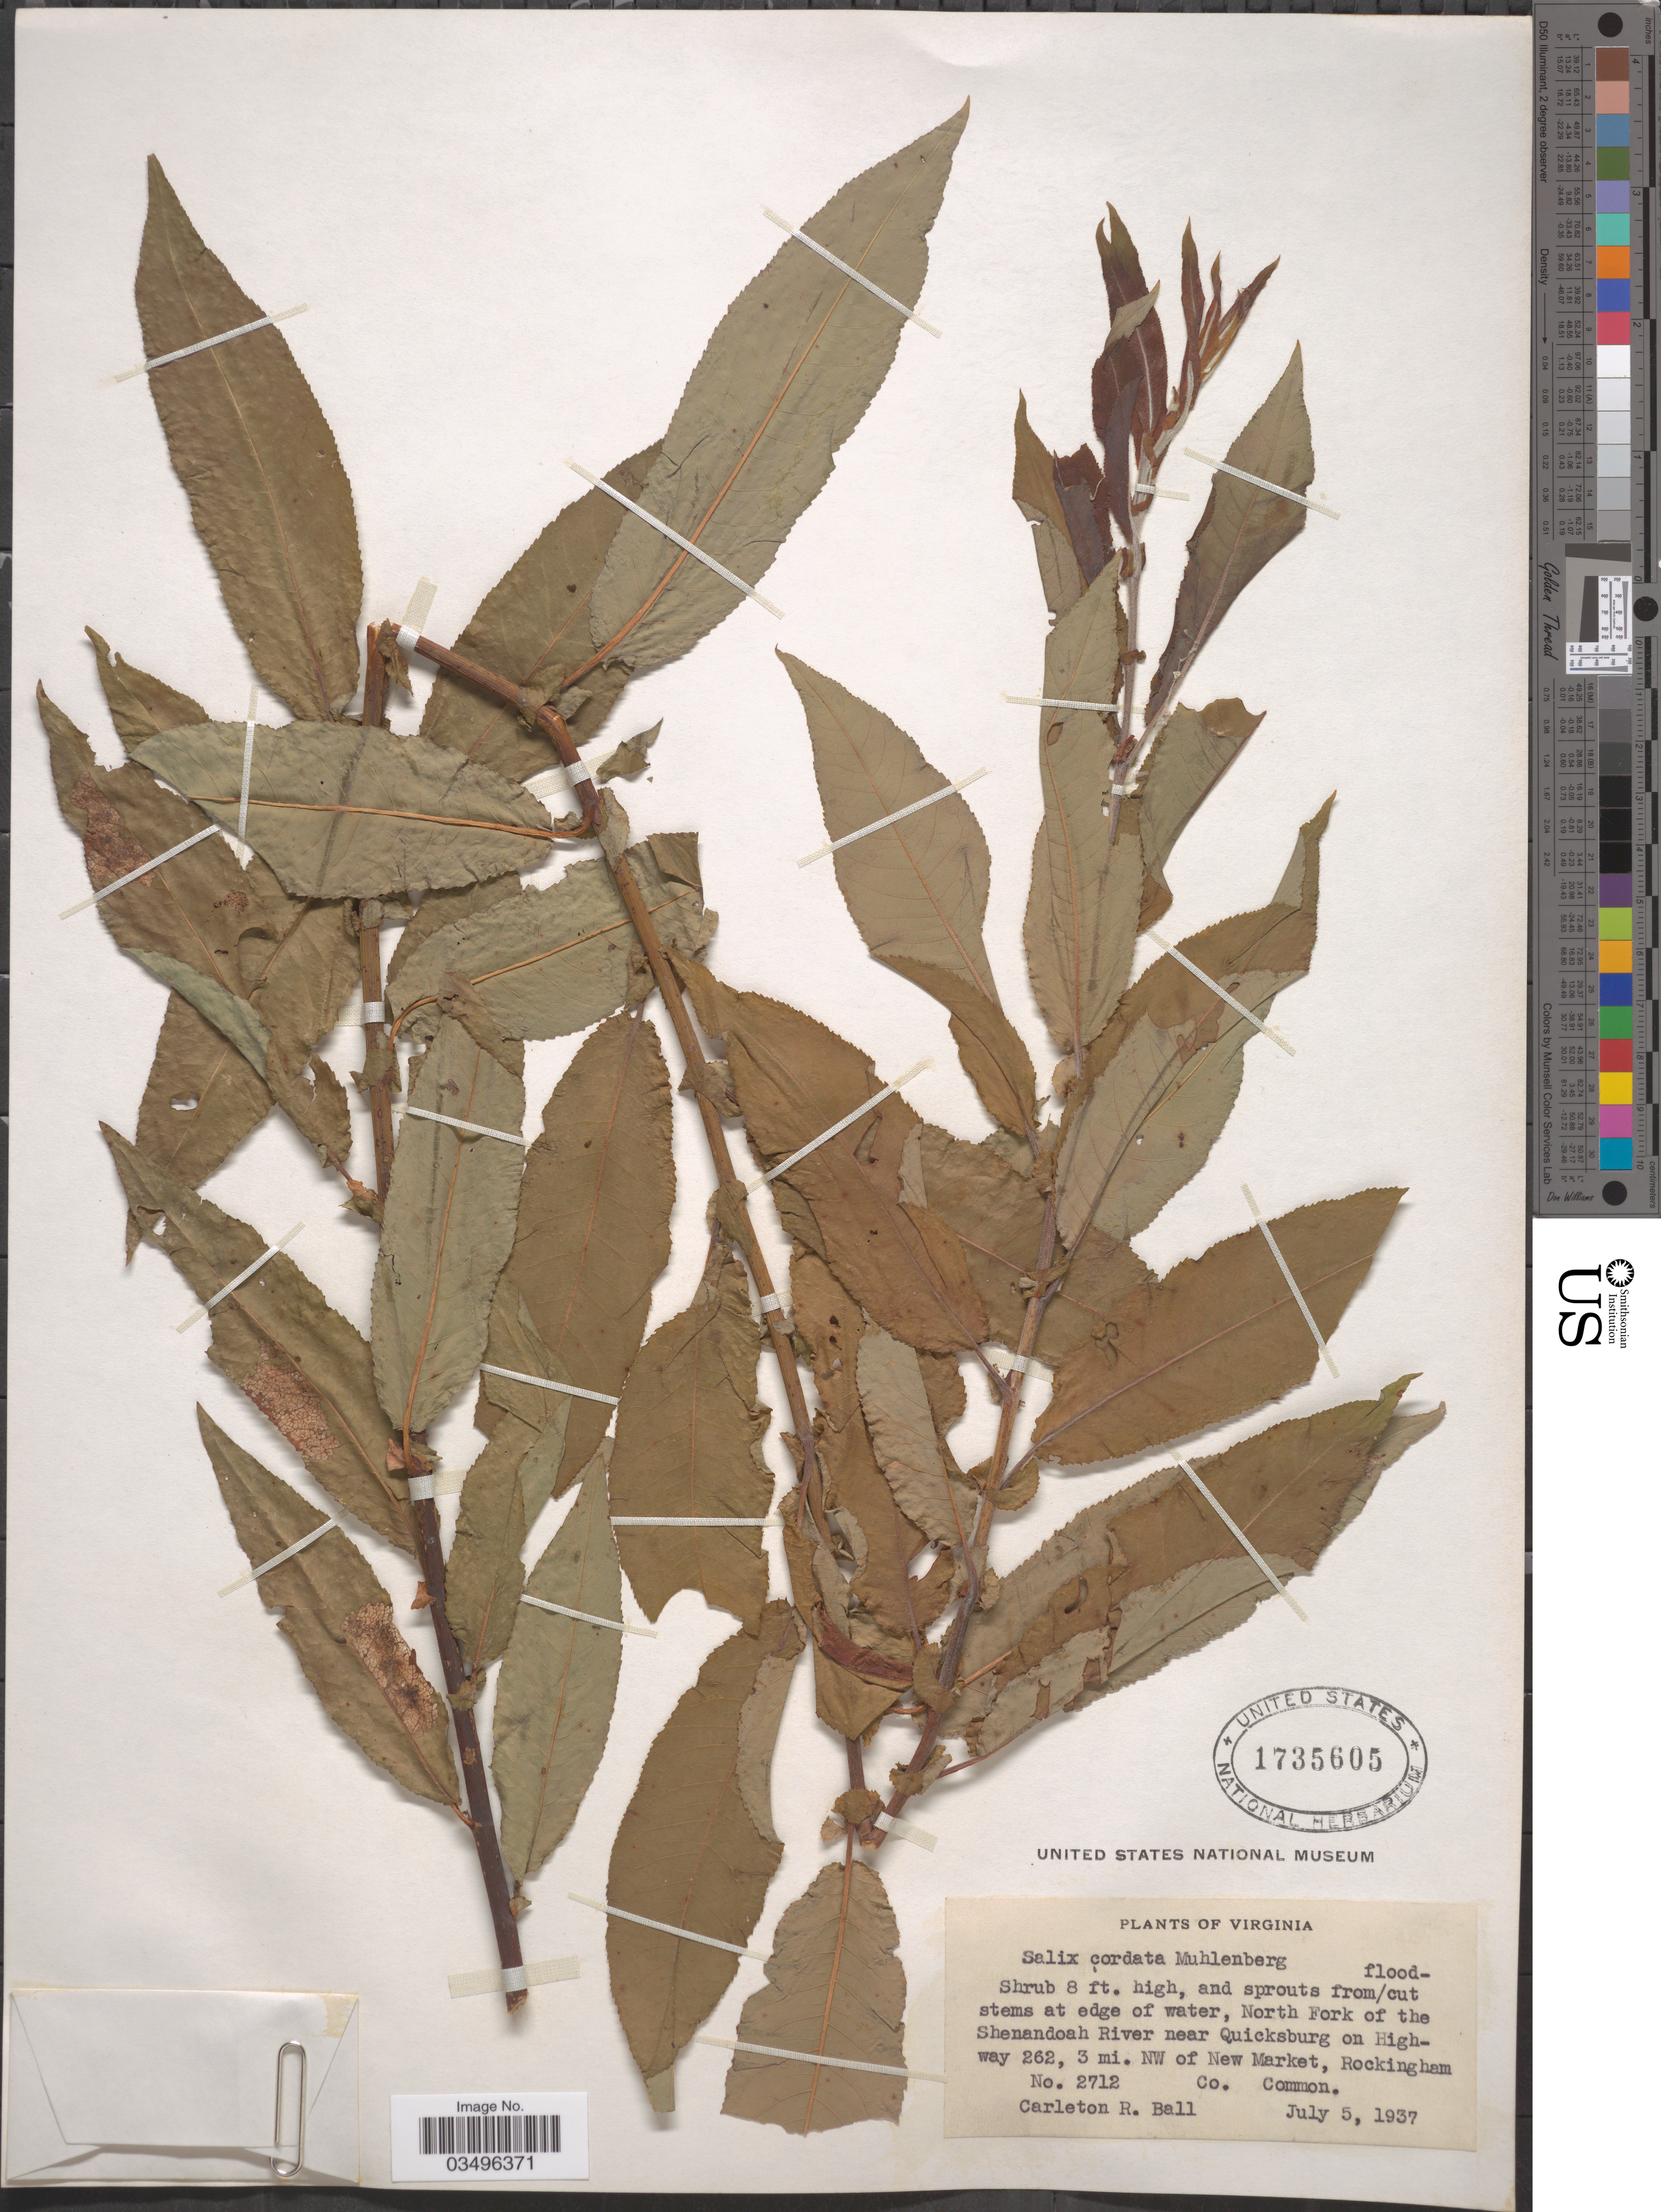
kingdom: Plantae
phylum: Tracheophyta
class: Magnoliopsida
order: Malpighiales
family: Salicaceae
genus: Salix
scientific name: Salix cordata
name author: Michx.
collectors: C. R. Ball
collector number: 2712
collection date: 1937-07-05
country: United States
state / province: Virginia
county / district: Rockingham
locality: North Fork of the Shenandoah River near Quicksburg on Highway 262, 3 mi. NW of New Market, Rockingham Co.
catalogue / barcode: US 1735605